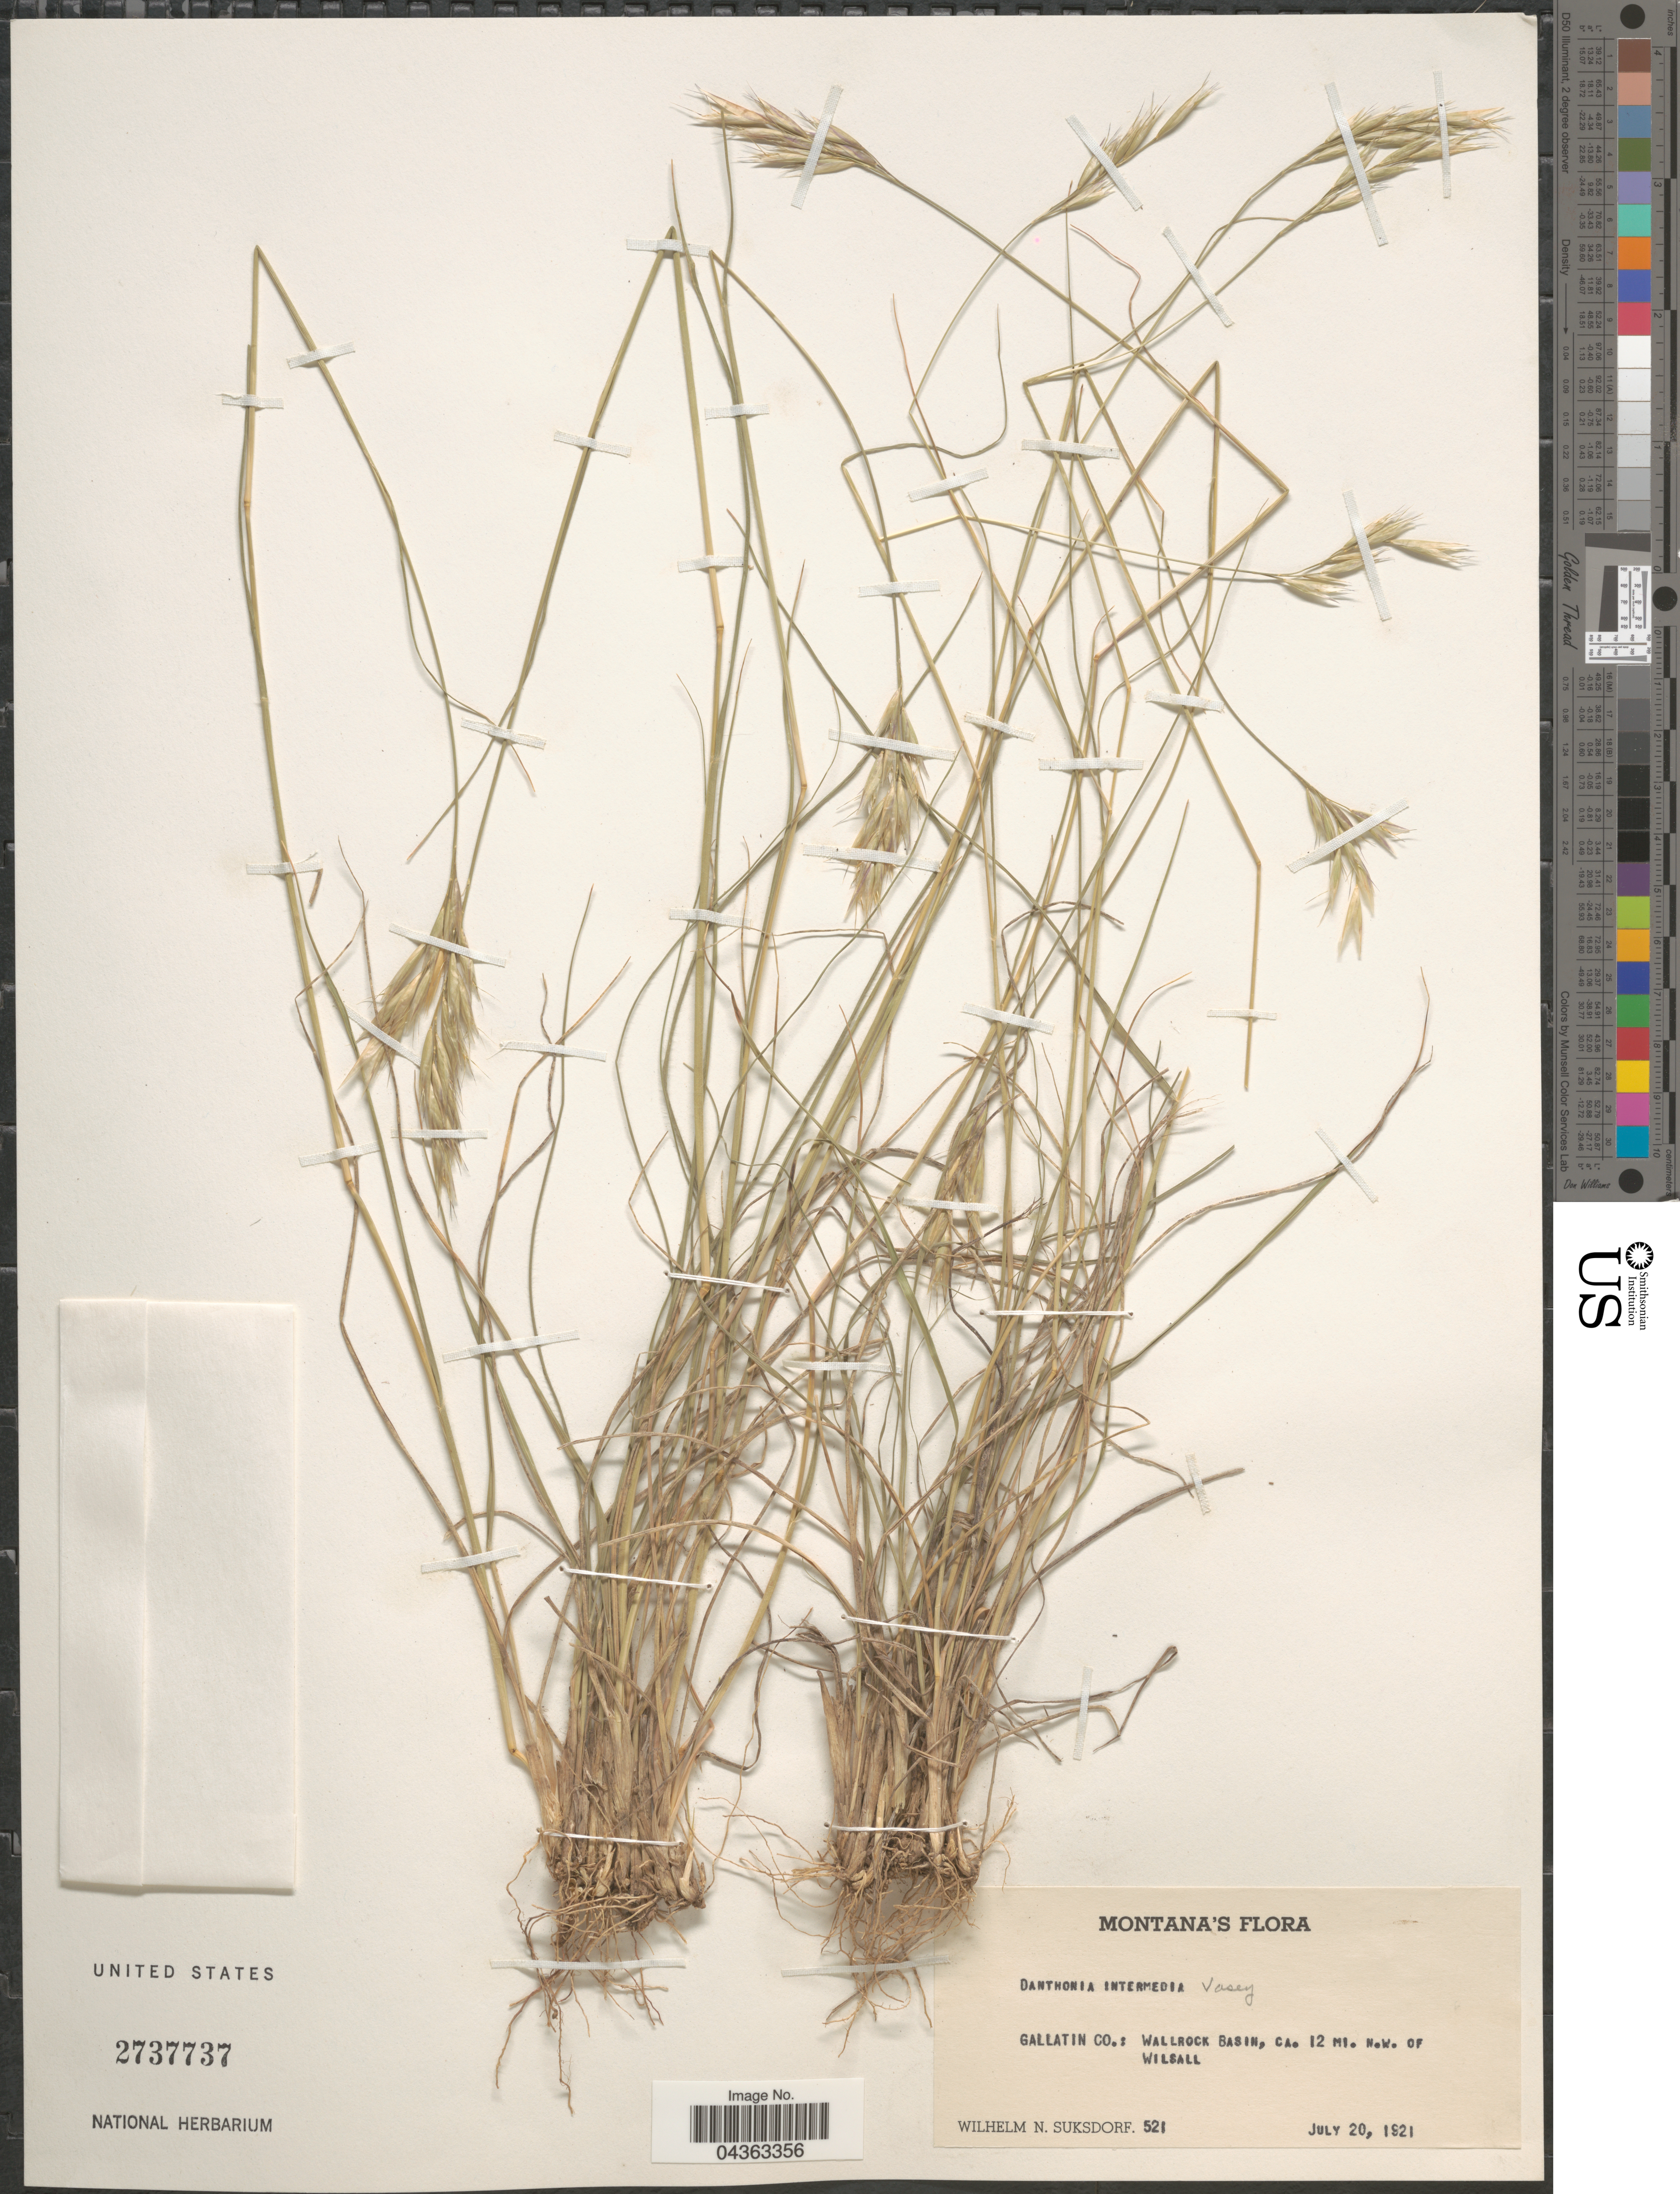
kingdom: Plantae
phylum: Tracheophyta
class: Liliopsida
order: Poales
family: Poaceae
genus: Danthonia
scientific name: Danthonia intermedia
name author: Vasey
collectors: W. N. Suksdorf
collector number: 521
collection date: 1921-07-20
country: United States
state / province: Montana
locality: Gallatin Co.: Wallrock Basin, ca. 12 mi. n.w. of Wilsall.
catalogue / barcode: US 2737737